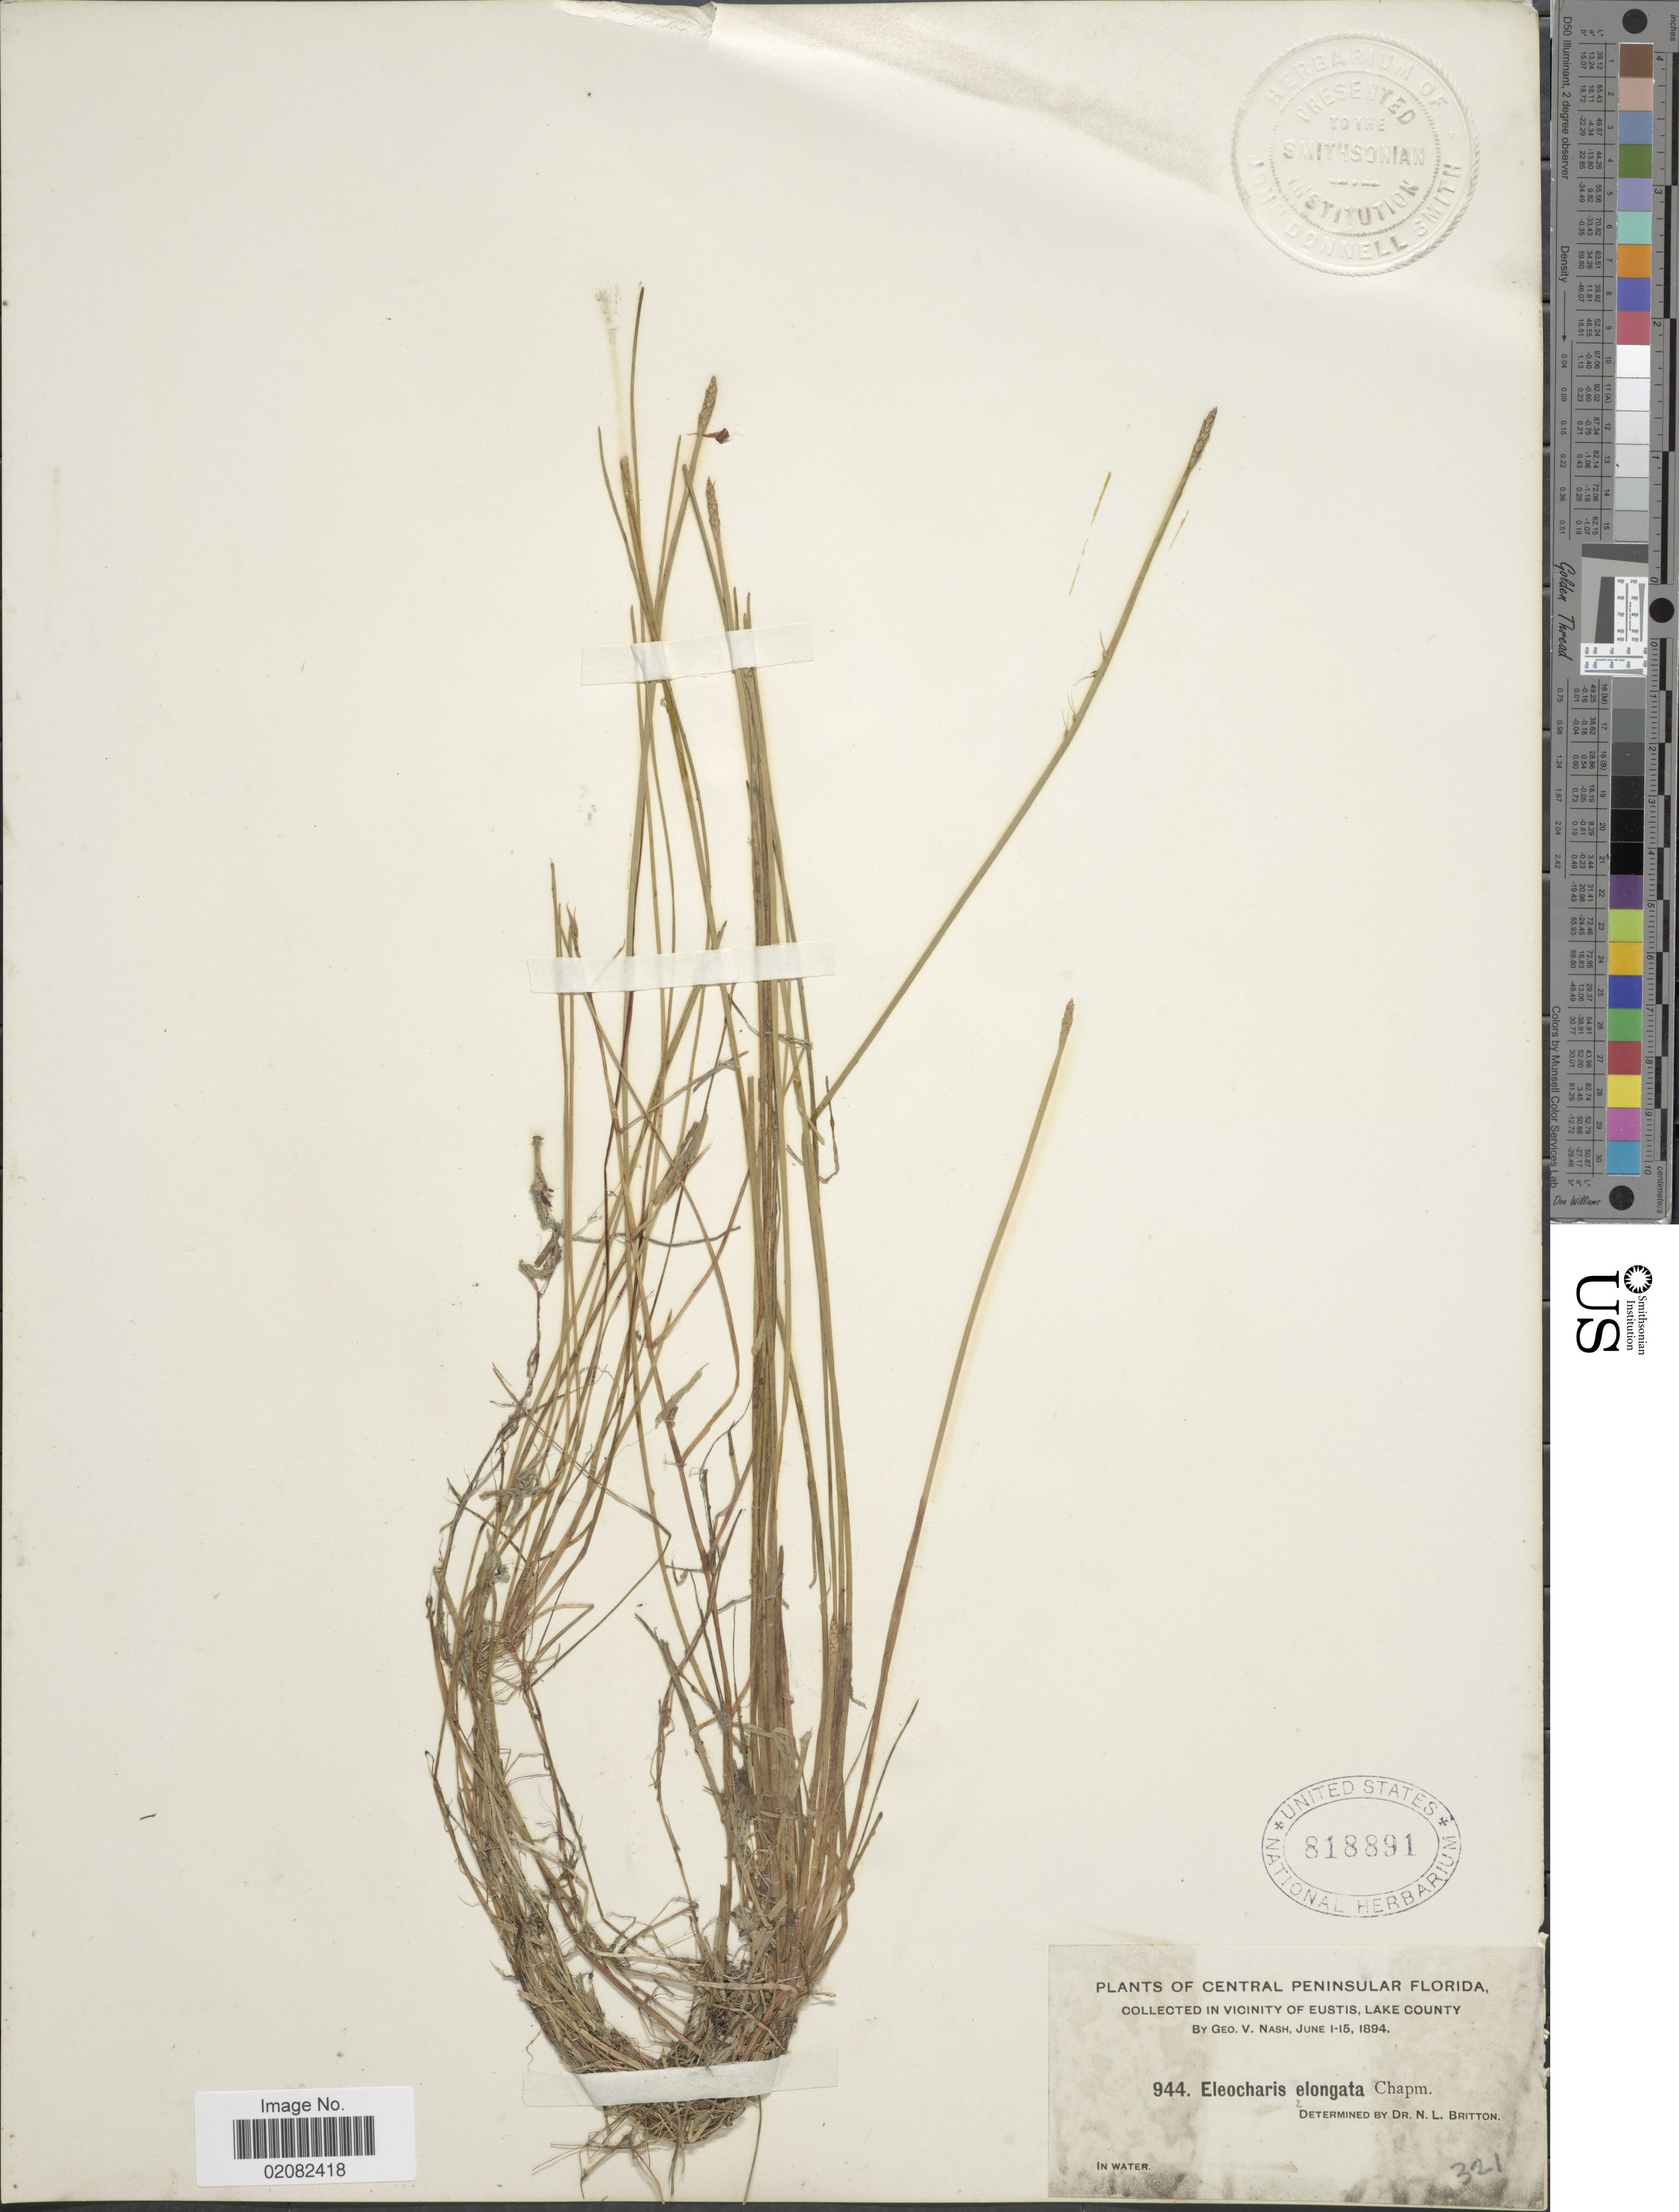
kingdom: Plantae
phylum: Tracheophyta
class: Liliopsida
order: Poales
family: Cyperaceae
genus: Eleocharis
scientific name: Eleocharis elongata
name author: Chapm.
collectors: G. V. Nash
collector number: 944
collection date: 1894-06-01/1894-06-15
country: United States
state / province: Florida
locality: Central Peninsular Florida, Vicinity of Eustis, Lake County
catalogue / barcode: US 818891